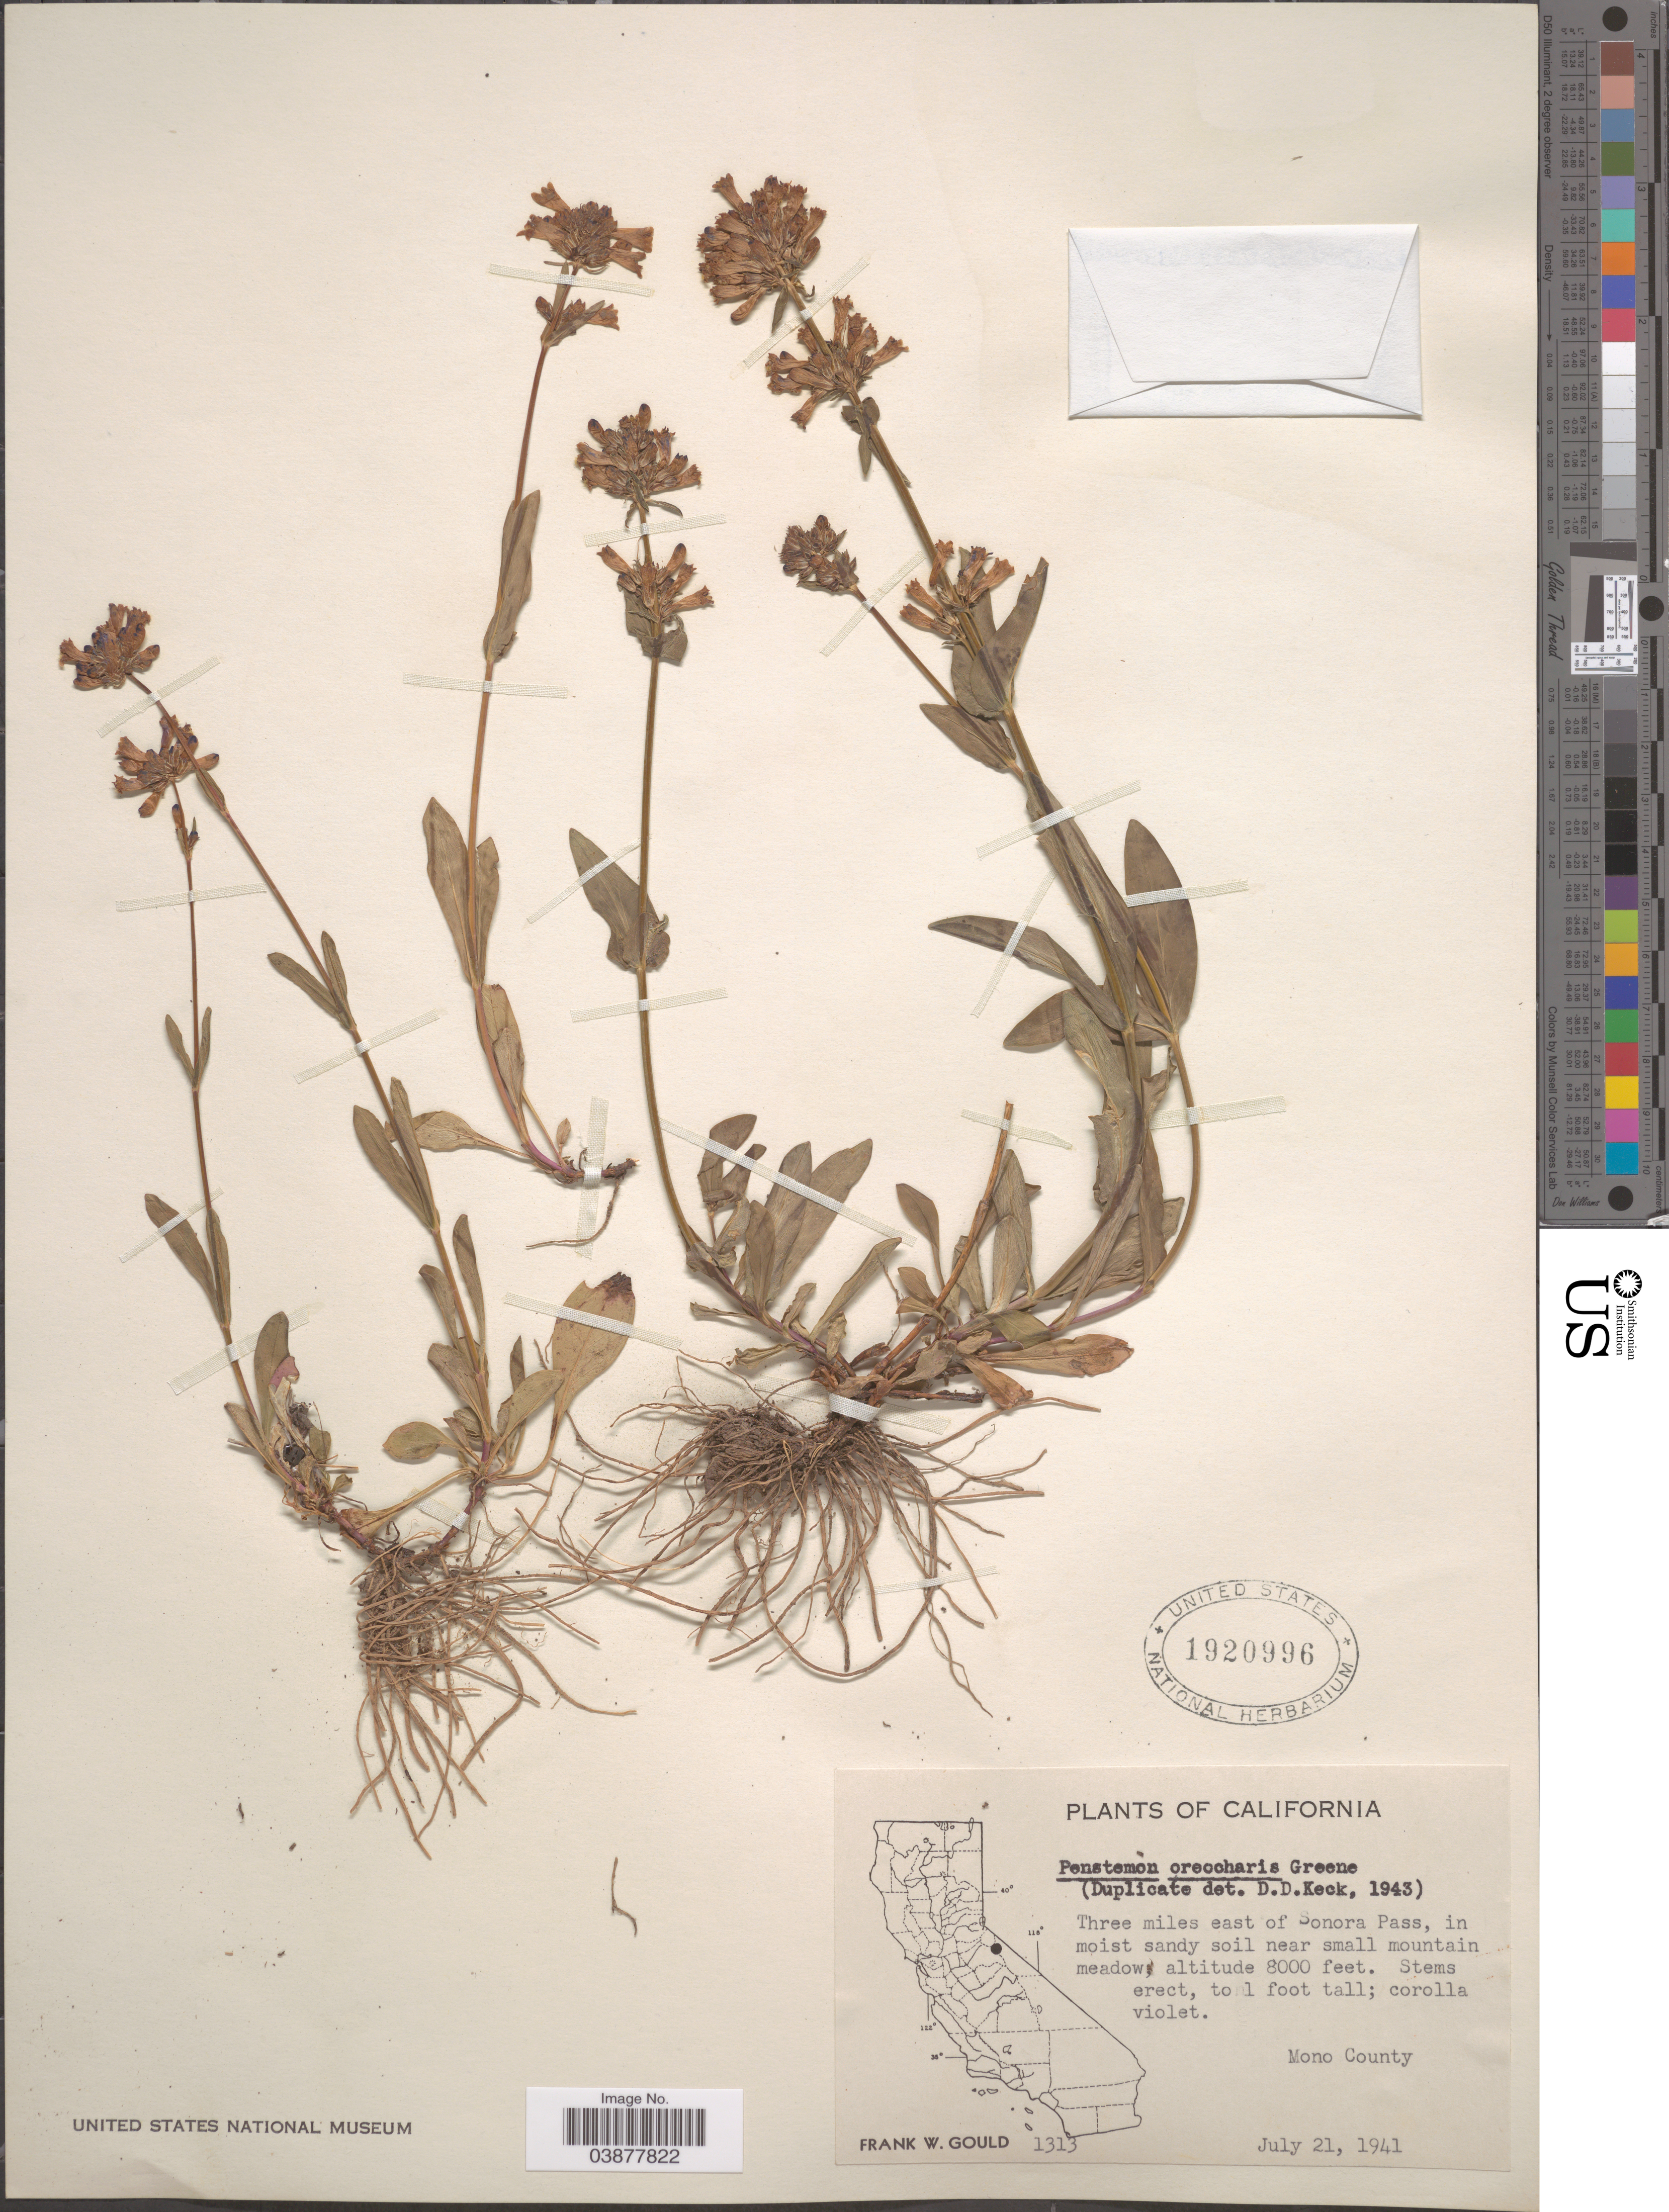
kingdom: Plantae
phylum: Tracheophyta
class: Magnoliopsida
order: Lamiales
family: Plantaginaceae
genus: Penstemon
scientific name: Penstemon rydbergii var. oreocharis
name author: (Greene) N.H. Holmgren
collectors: F. W. Gould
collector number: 1313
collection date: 1941-07-21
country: United States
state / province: California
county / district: Mono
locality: Three miles east of Sonora Pass, Mono County.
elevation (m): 2438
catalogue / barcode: US 1920996